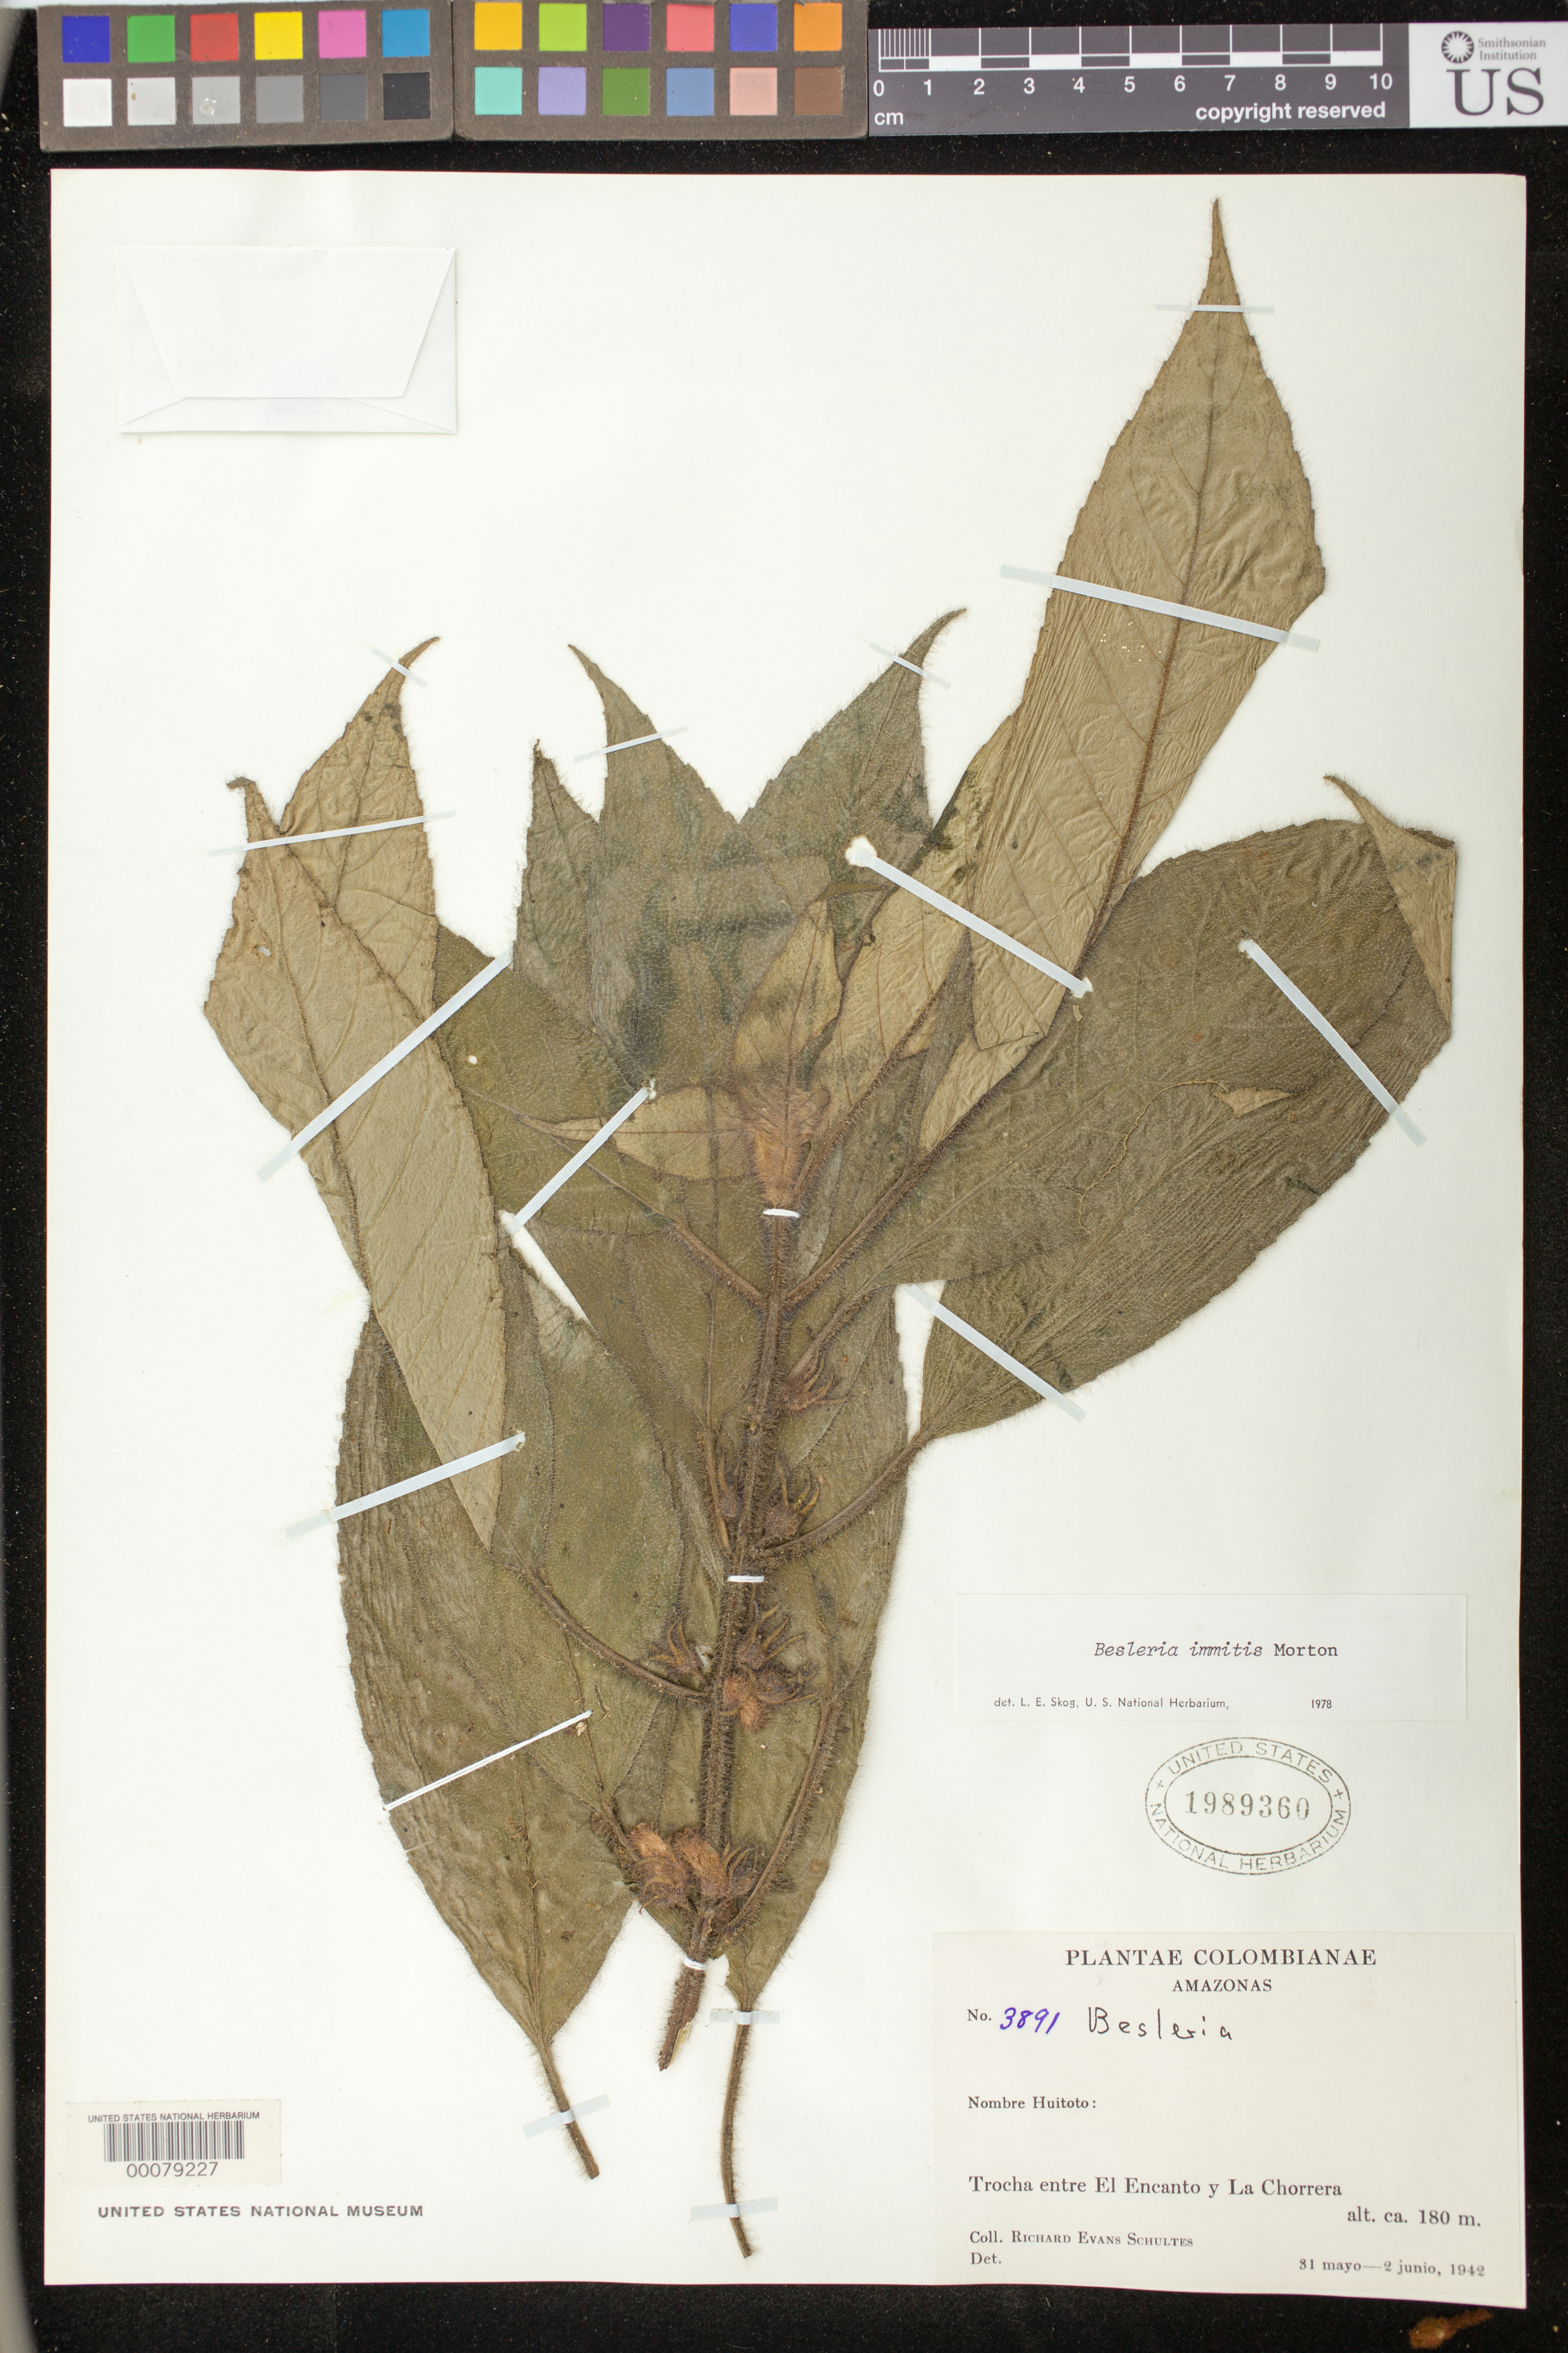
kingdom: Plantae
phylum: Tracheophyta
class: Magnoliopsida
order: Lamiales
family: Gesneriaceae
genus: Besleria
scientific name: Besleria immitis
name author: C.V. Morton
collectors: R. E. Schultes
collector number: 3891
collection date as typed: May 1942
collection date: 1942-05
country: Colombia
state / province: Amazônas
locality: Trail between El Encanto and La Chorrera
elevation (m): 180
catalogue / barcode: US 1989360